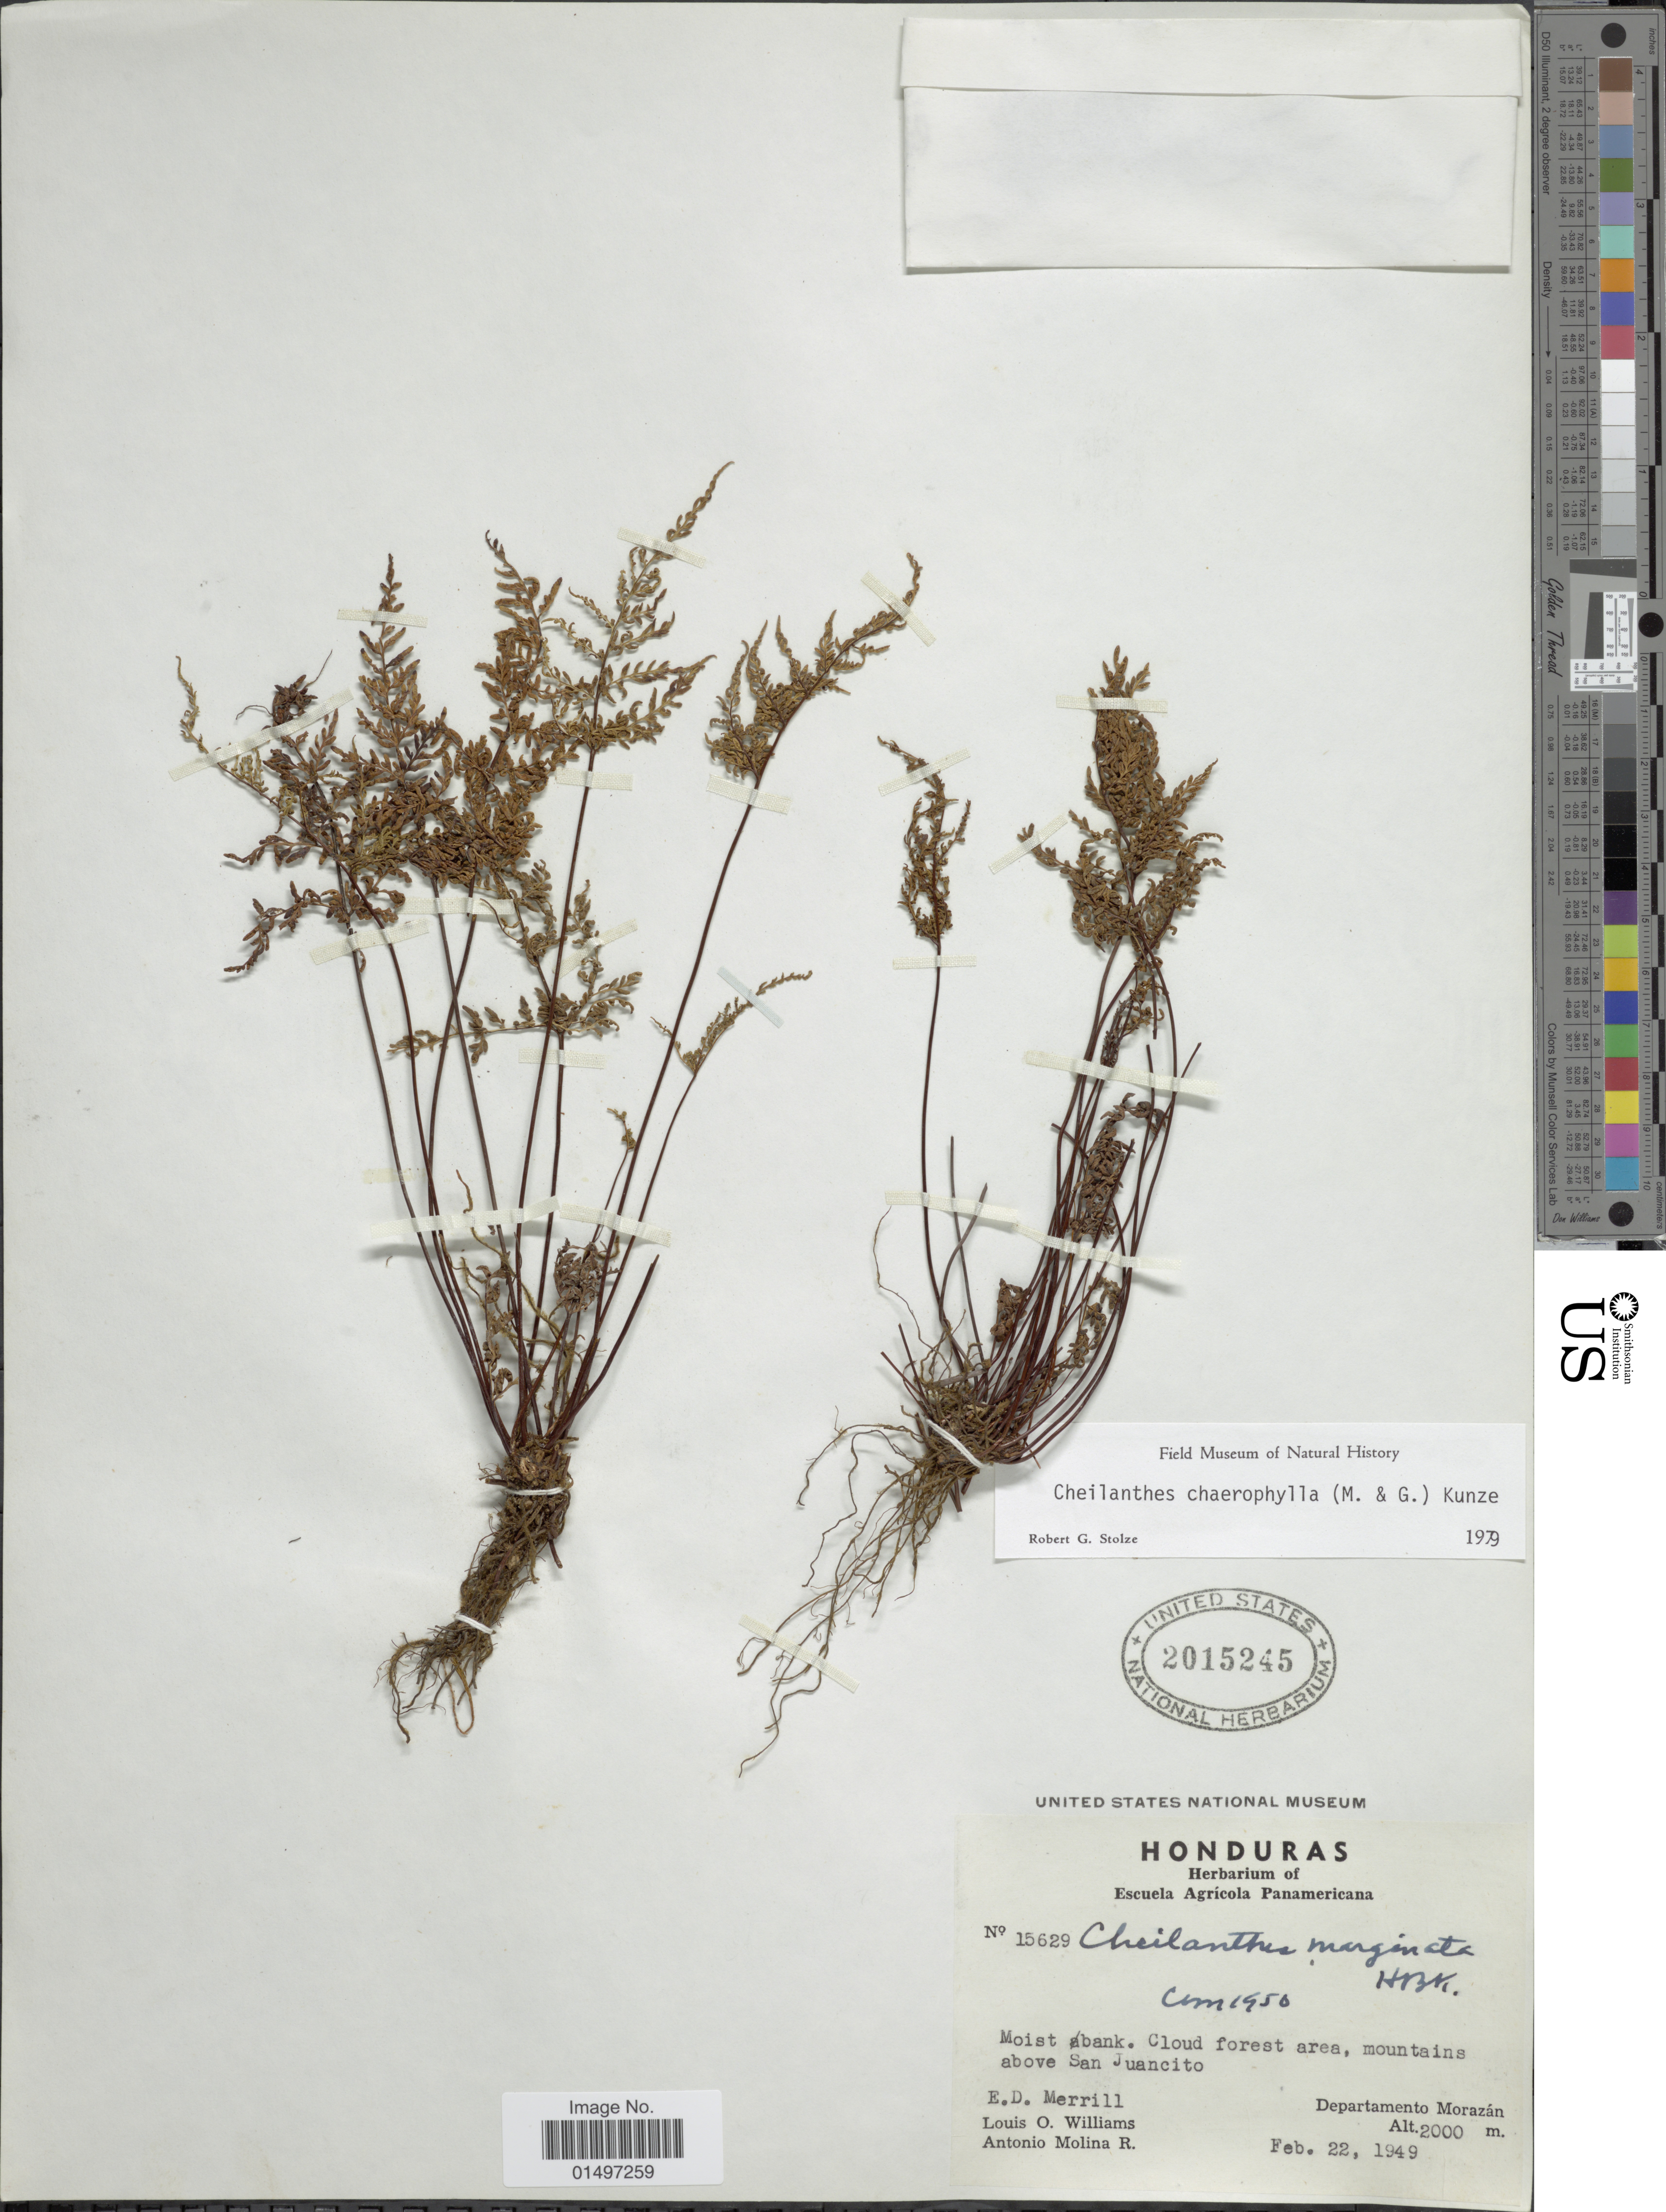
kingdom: Plantae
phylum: Tracheophyta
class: Polypodiopsida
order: Polypodiales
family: Pteridaceae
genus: Gaga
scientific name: Gaga membranacea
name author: (Davenp.) Fay W. Li & Windham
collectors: E. D. Merrill, L. O. Williams & A. Molina R.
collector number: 15629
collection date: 1949-02-22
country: Honduras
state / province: Fco. Morazán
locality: Mountains above San Juancito. Departamento Morazan.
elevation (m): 2000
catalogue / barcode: US 2015245